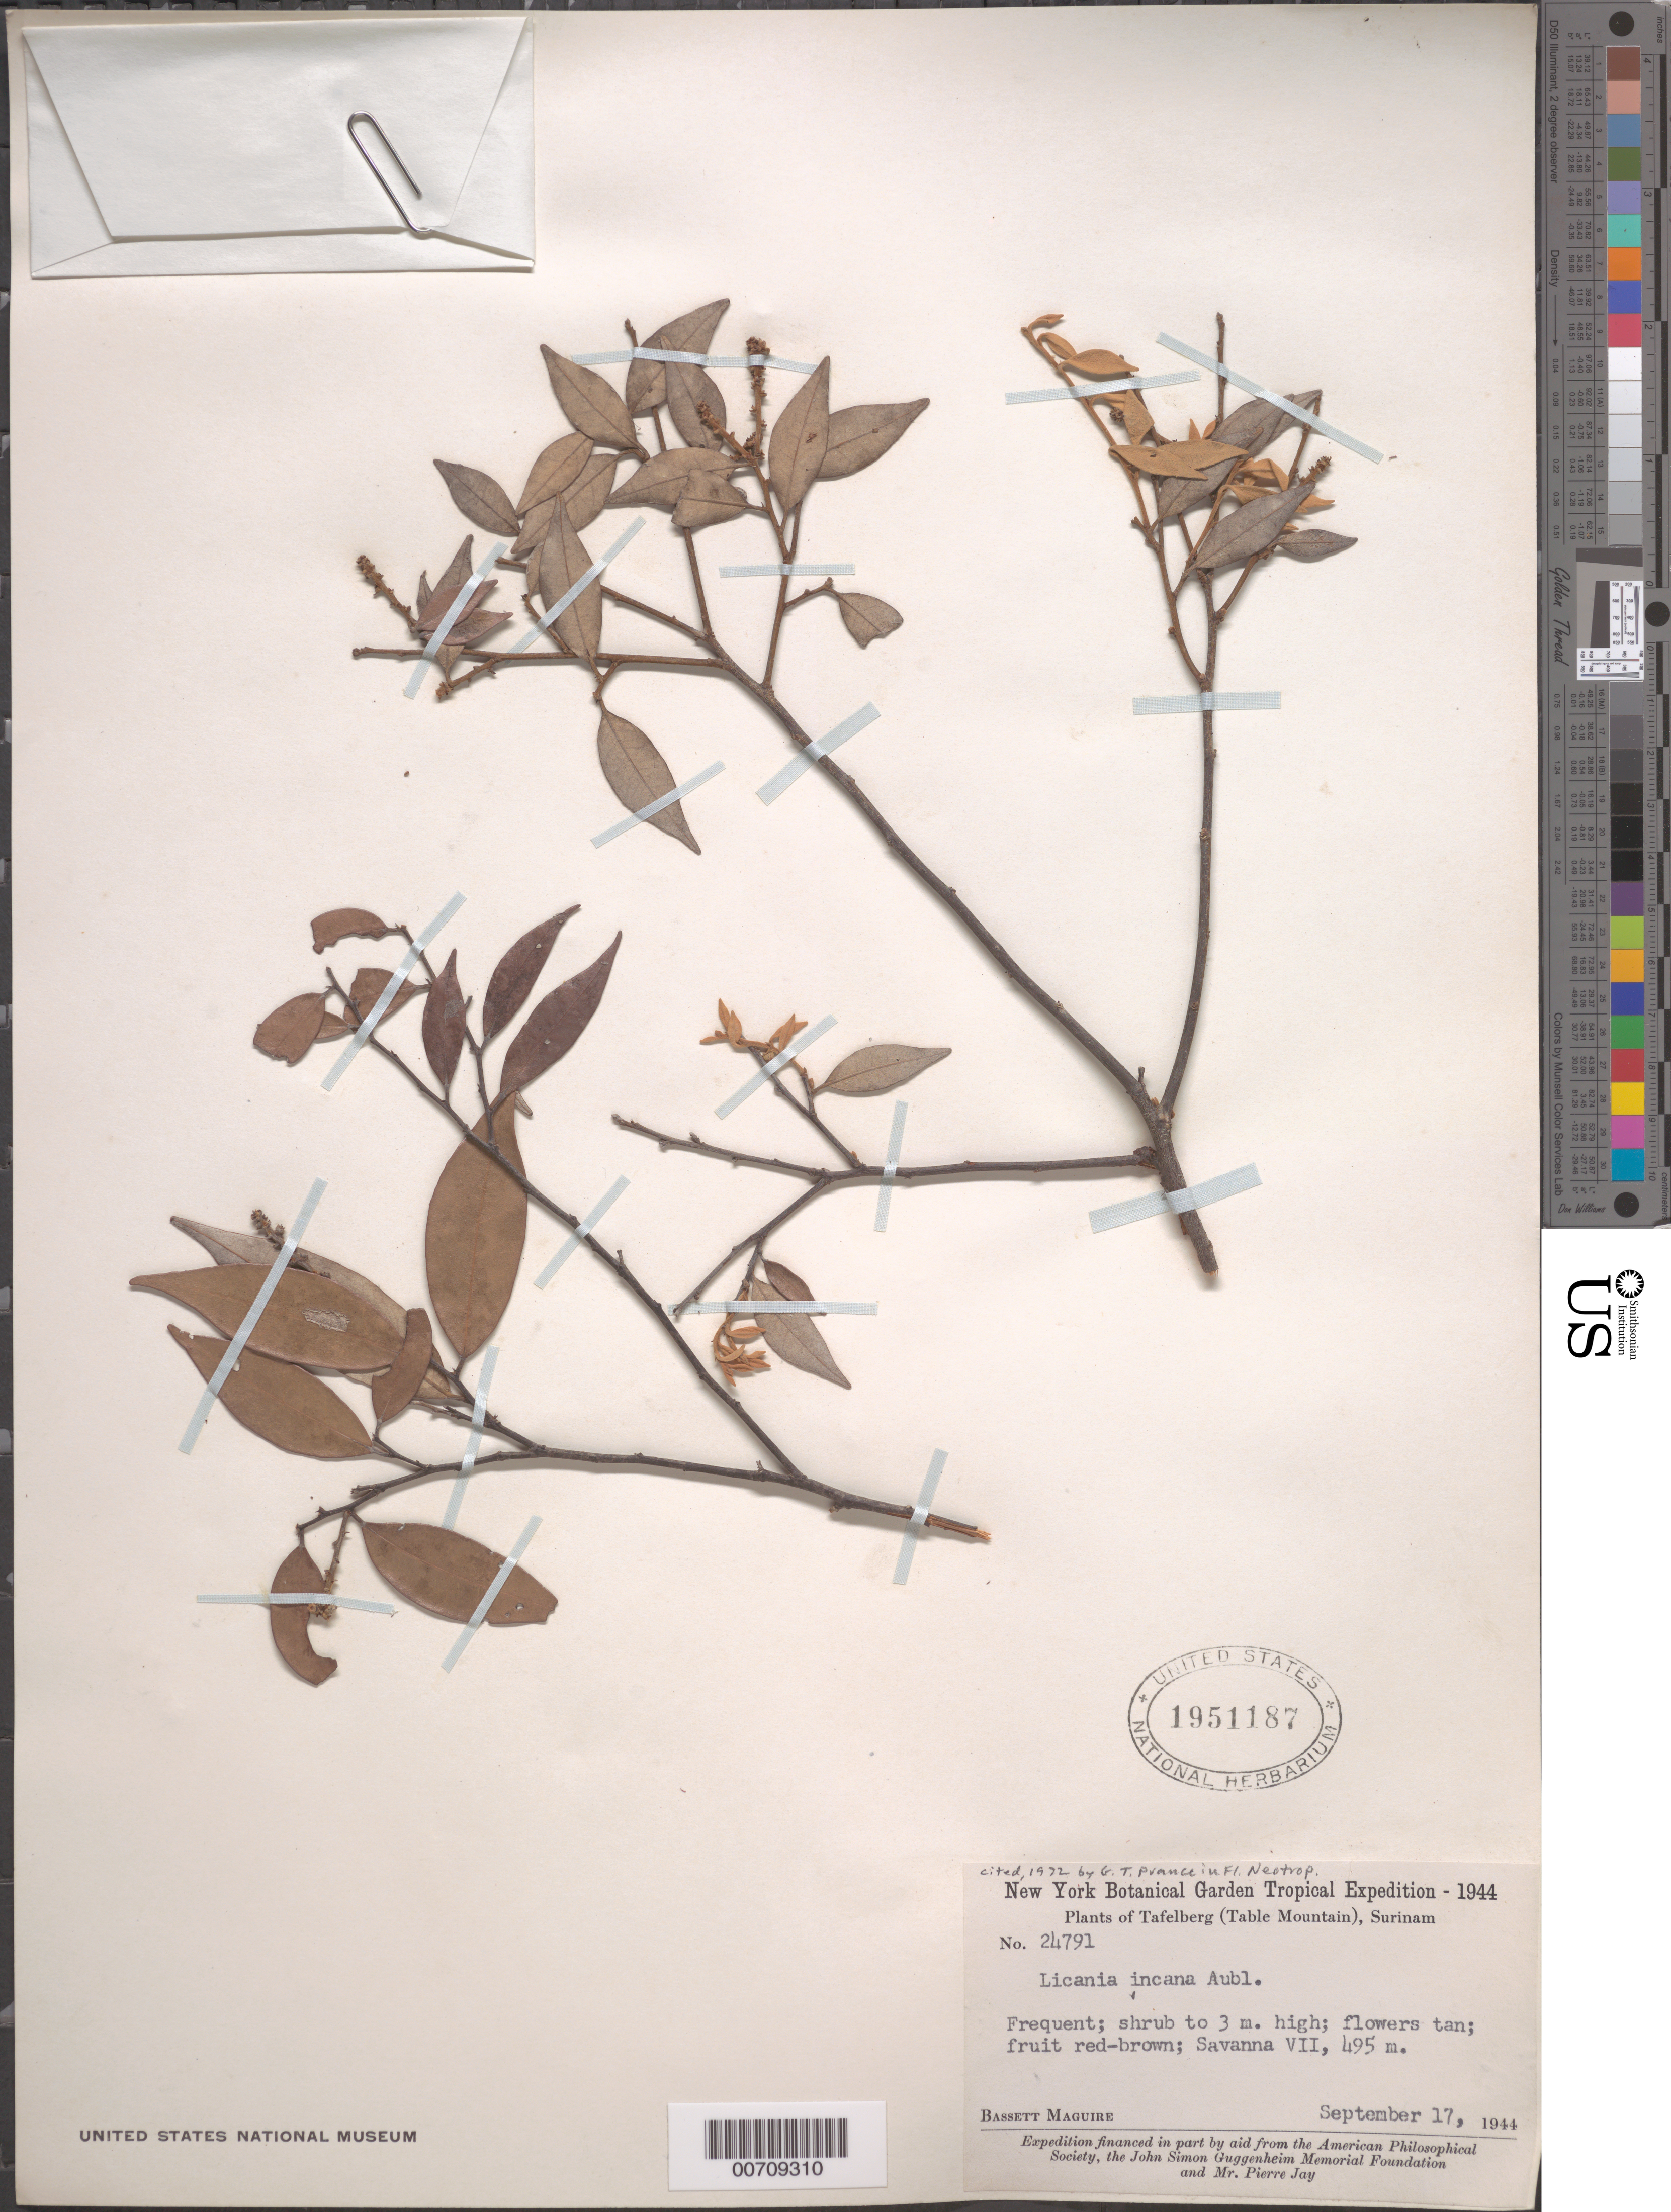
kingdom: Plantae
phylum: Tracheophyta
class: Magnoliopsida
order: Malpighiales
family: Chrysobalanaceae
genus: Licania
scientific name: Licania incana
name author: Aubl.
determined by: Prance, G. T.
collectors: B. Maguire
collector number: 24791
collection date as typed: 17-Sep-44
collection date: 1944-09-17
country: Suriname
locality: Tafelberg (Table Mountain), Savanna IV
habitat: Savanna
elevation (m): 495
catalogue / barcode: US 1951187